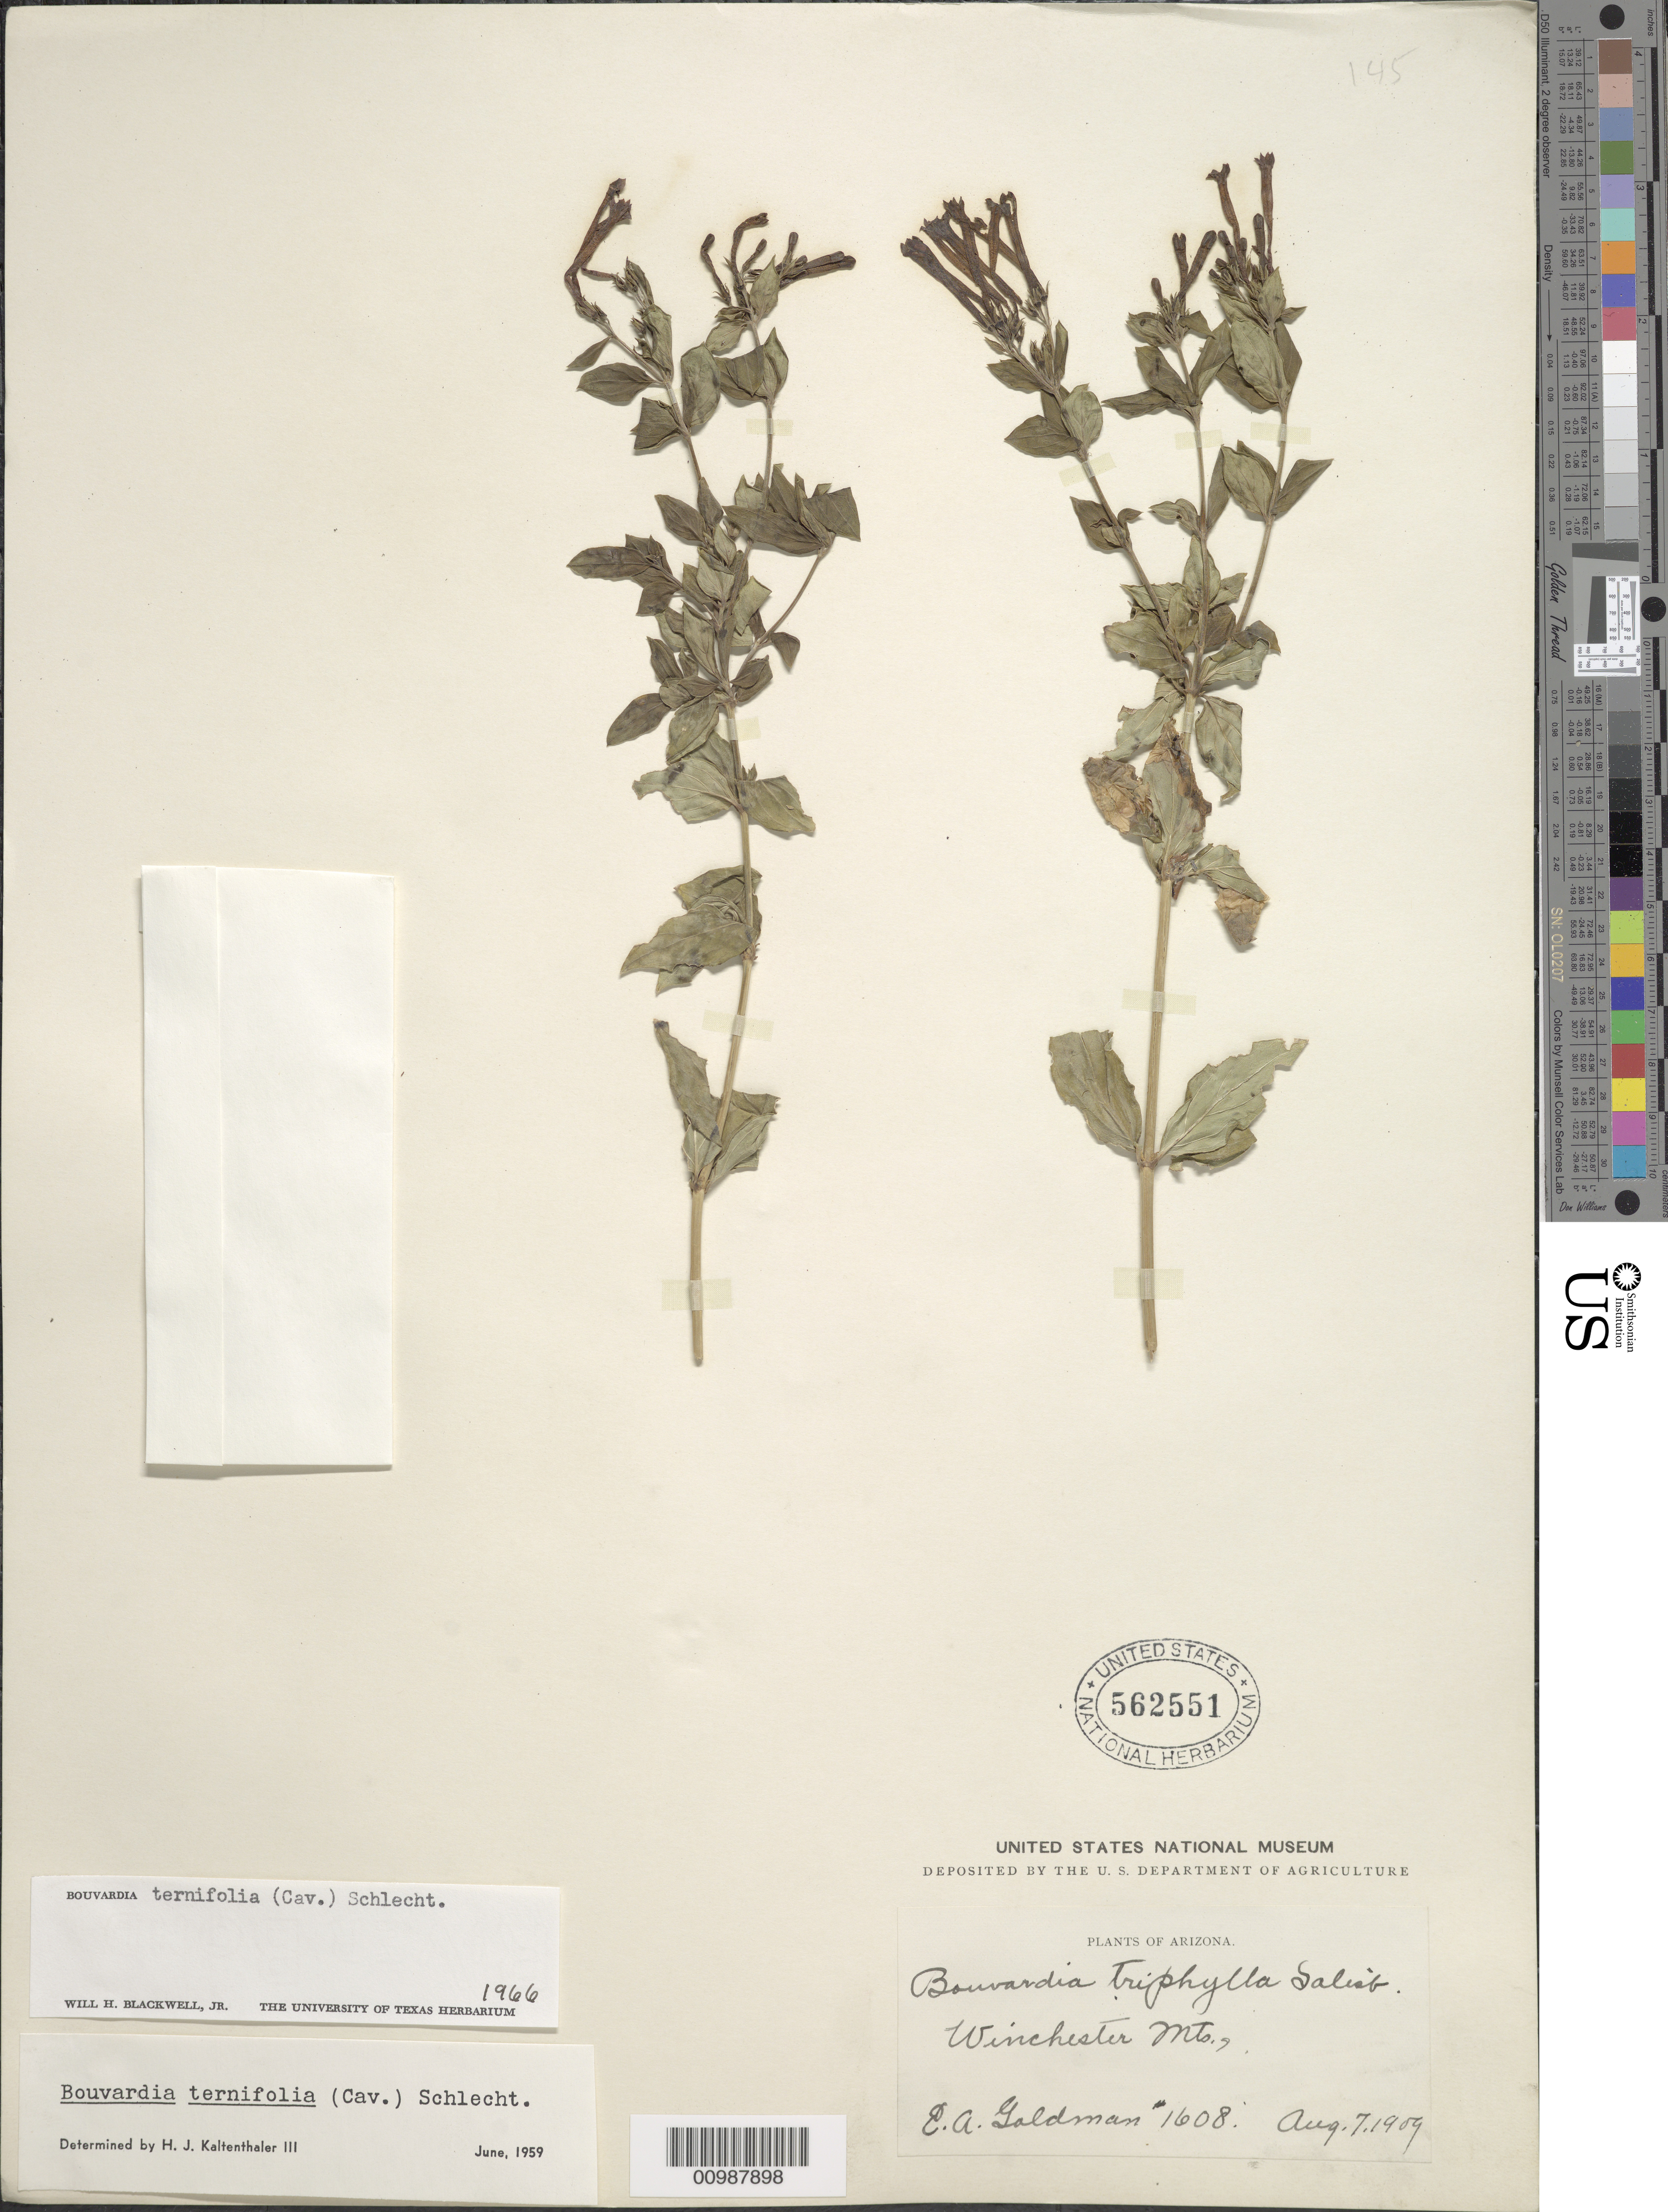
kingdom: Plantae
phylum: Tracheophyta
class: Magnoliopsida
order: Gentianales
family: Rubiaceae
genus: Bouvardia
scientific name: Bouvardia ternifolia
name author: (Cav.) Schltdl.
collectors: E. A. Goldman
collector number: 1608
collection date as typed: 07 Aug 1909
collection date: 1909-08-07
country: United States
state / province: Arizona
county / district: Cochise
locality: Winchester Mountains.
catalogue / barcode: US 562551